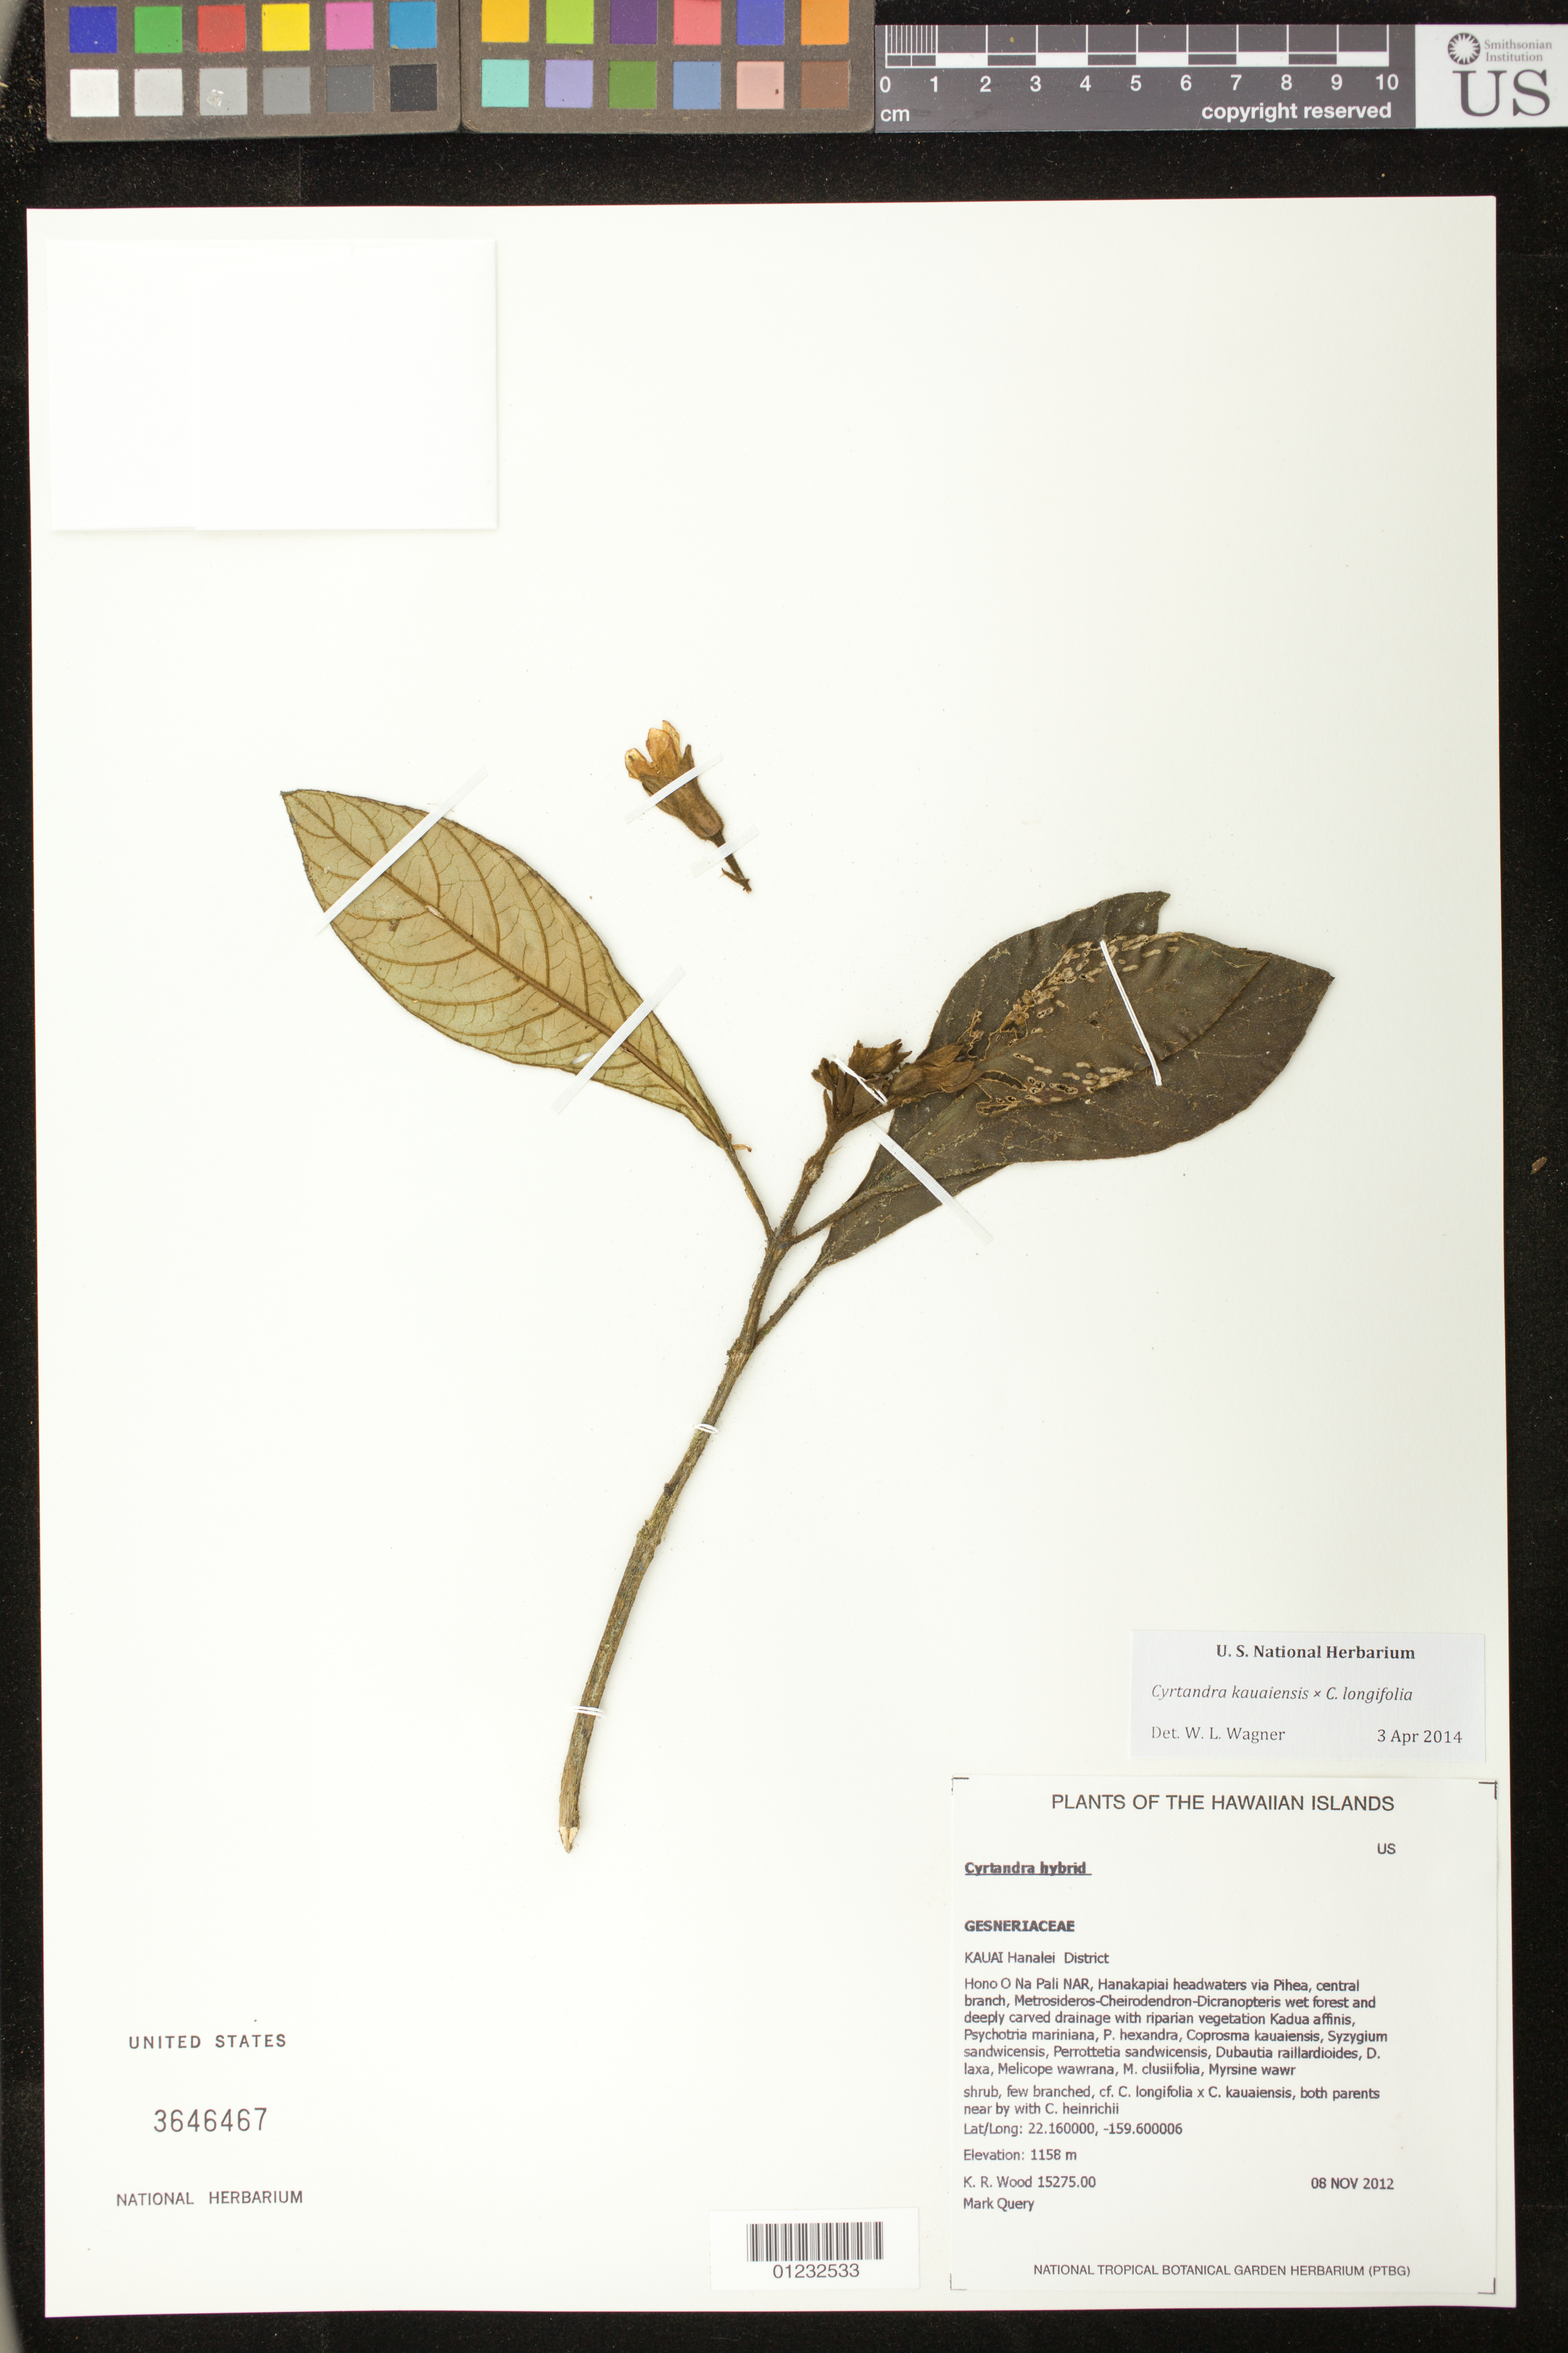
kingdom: Plantae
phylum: Tracheophyta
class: Magnoliopsida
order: Lamiales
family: Gesneriaceae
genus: Cyrtandra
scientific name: Cyrtandra kauaiensis x C. longifolia (Wawra) Hillebr. ex C.B. Clarke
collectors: K. R. Wood & M. Query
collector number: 15275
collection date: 2012-11-08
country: United States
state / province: Hawaii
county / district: Kauai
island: Kaua'i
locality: Hono O Na Pali NAR, Hanakapiai headwater via Pihea, central branch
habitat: Wet forest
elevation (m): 1158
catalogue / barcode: US 3646467